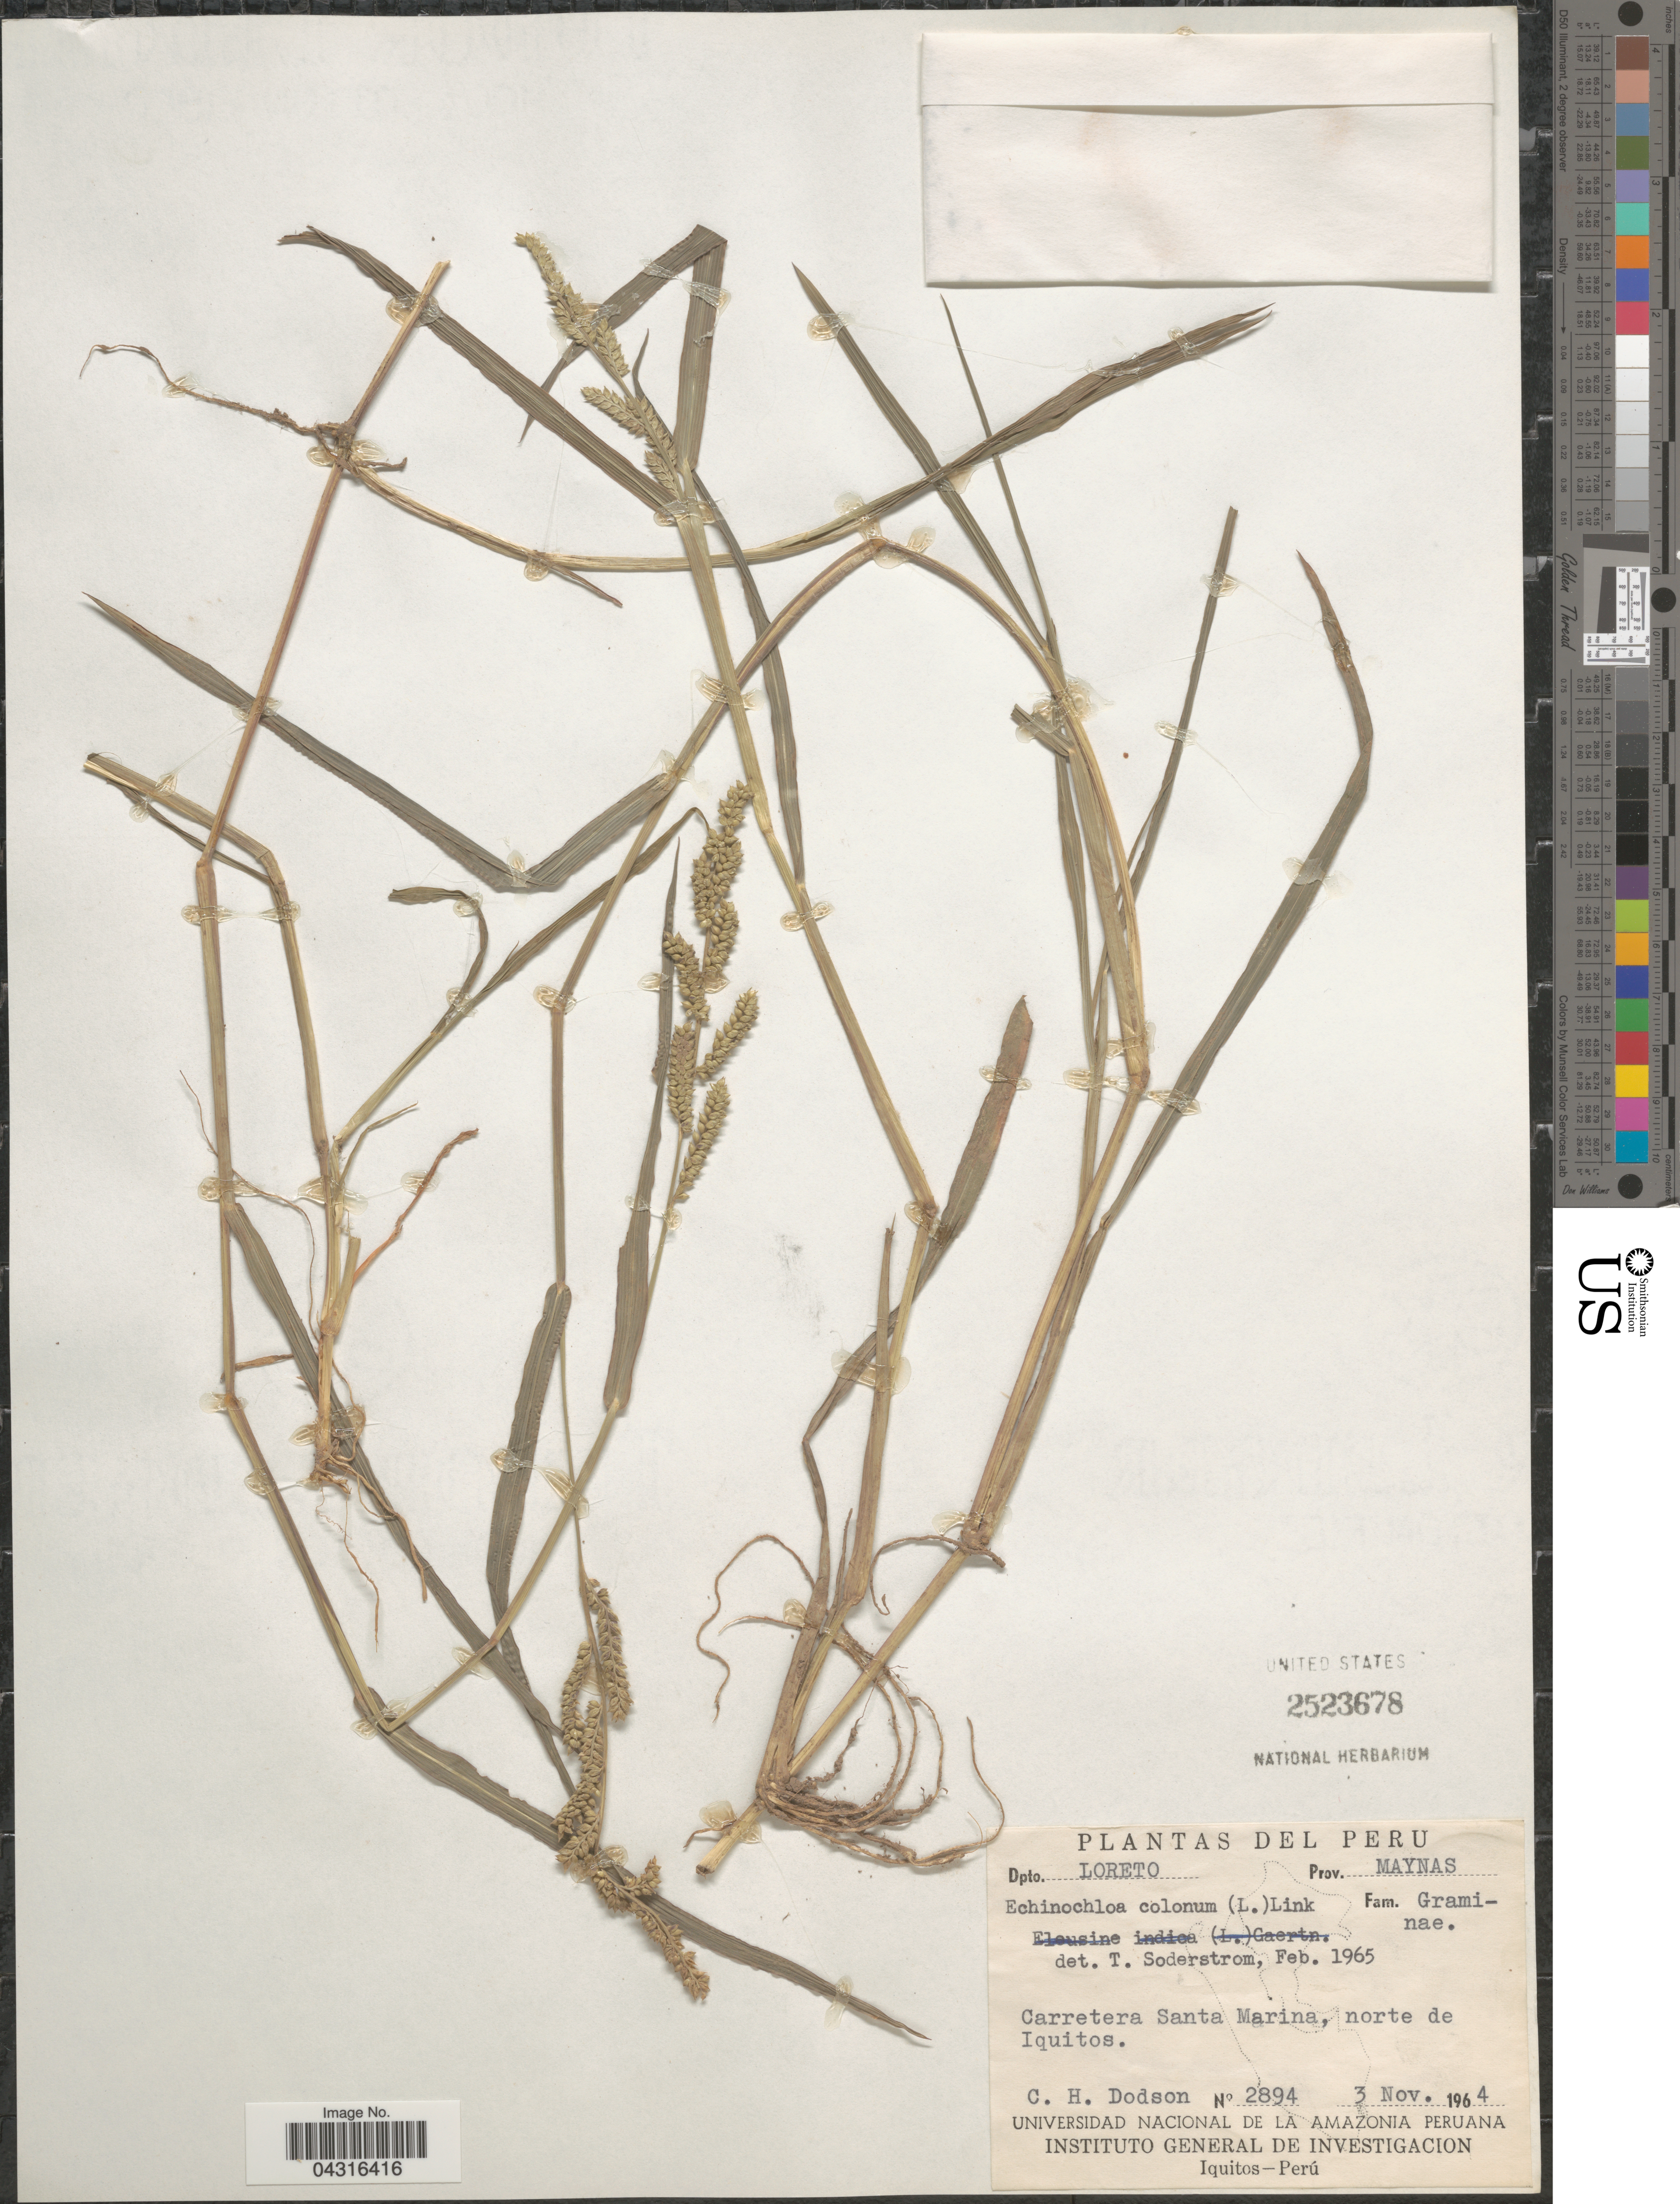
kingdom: Plantae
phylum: Tracheophyta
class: Liliopsida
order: Poales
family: Poaceae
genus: Echinochloa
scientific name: Echinochloa colona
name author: (L.) Link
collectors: C. H. Dodson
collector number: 2894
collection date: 1964-11-03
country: Peru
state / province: Loreto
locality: Dpto. Loreto. Prov. Maynas. Carretera Santa Marina, norte de Iquitos.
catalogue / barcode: US 2523678